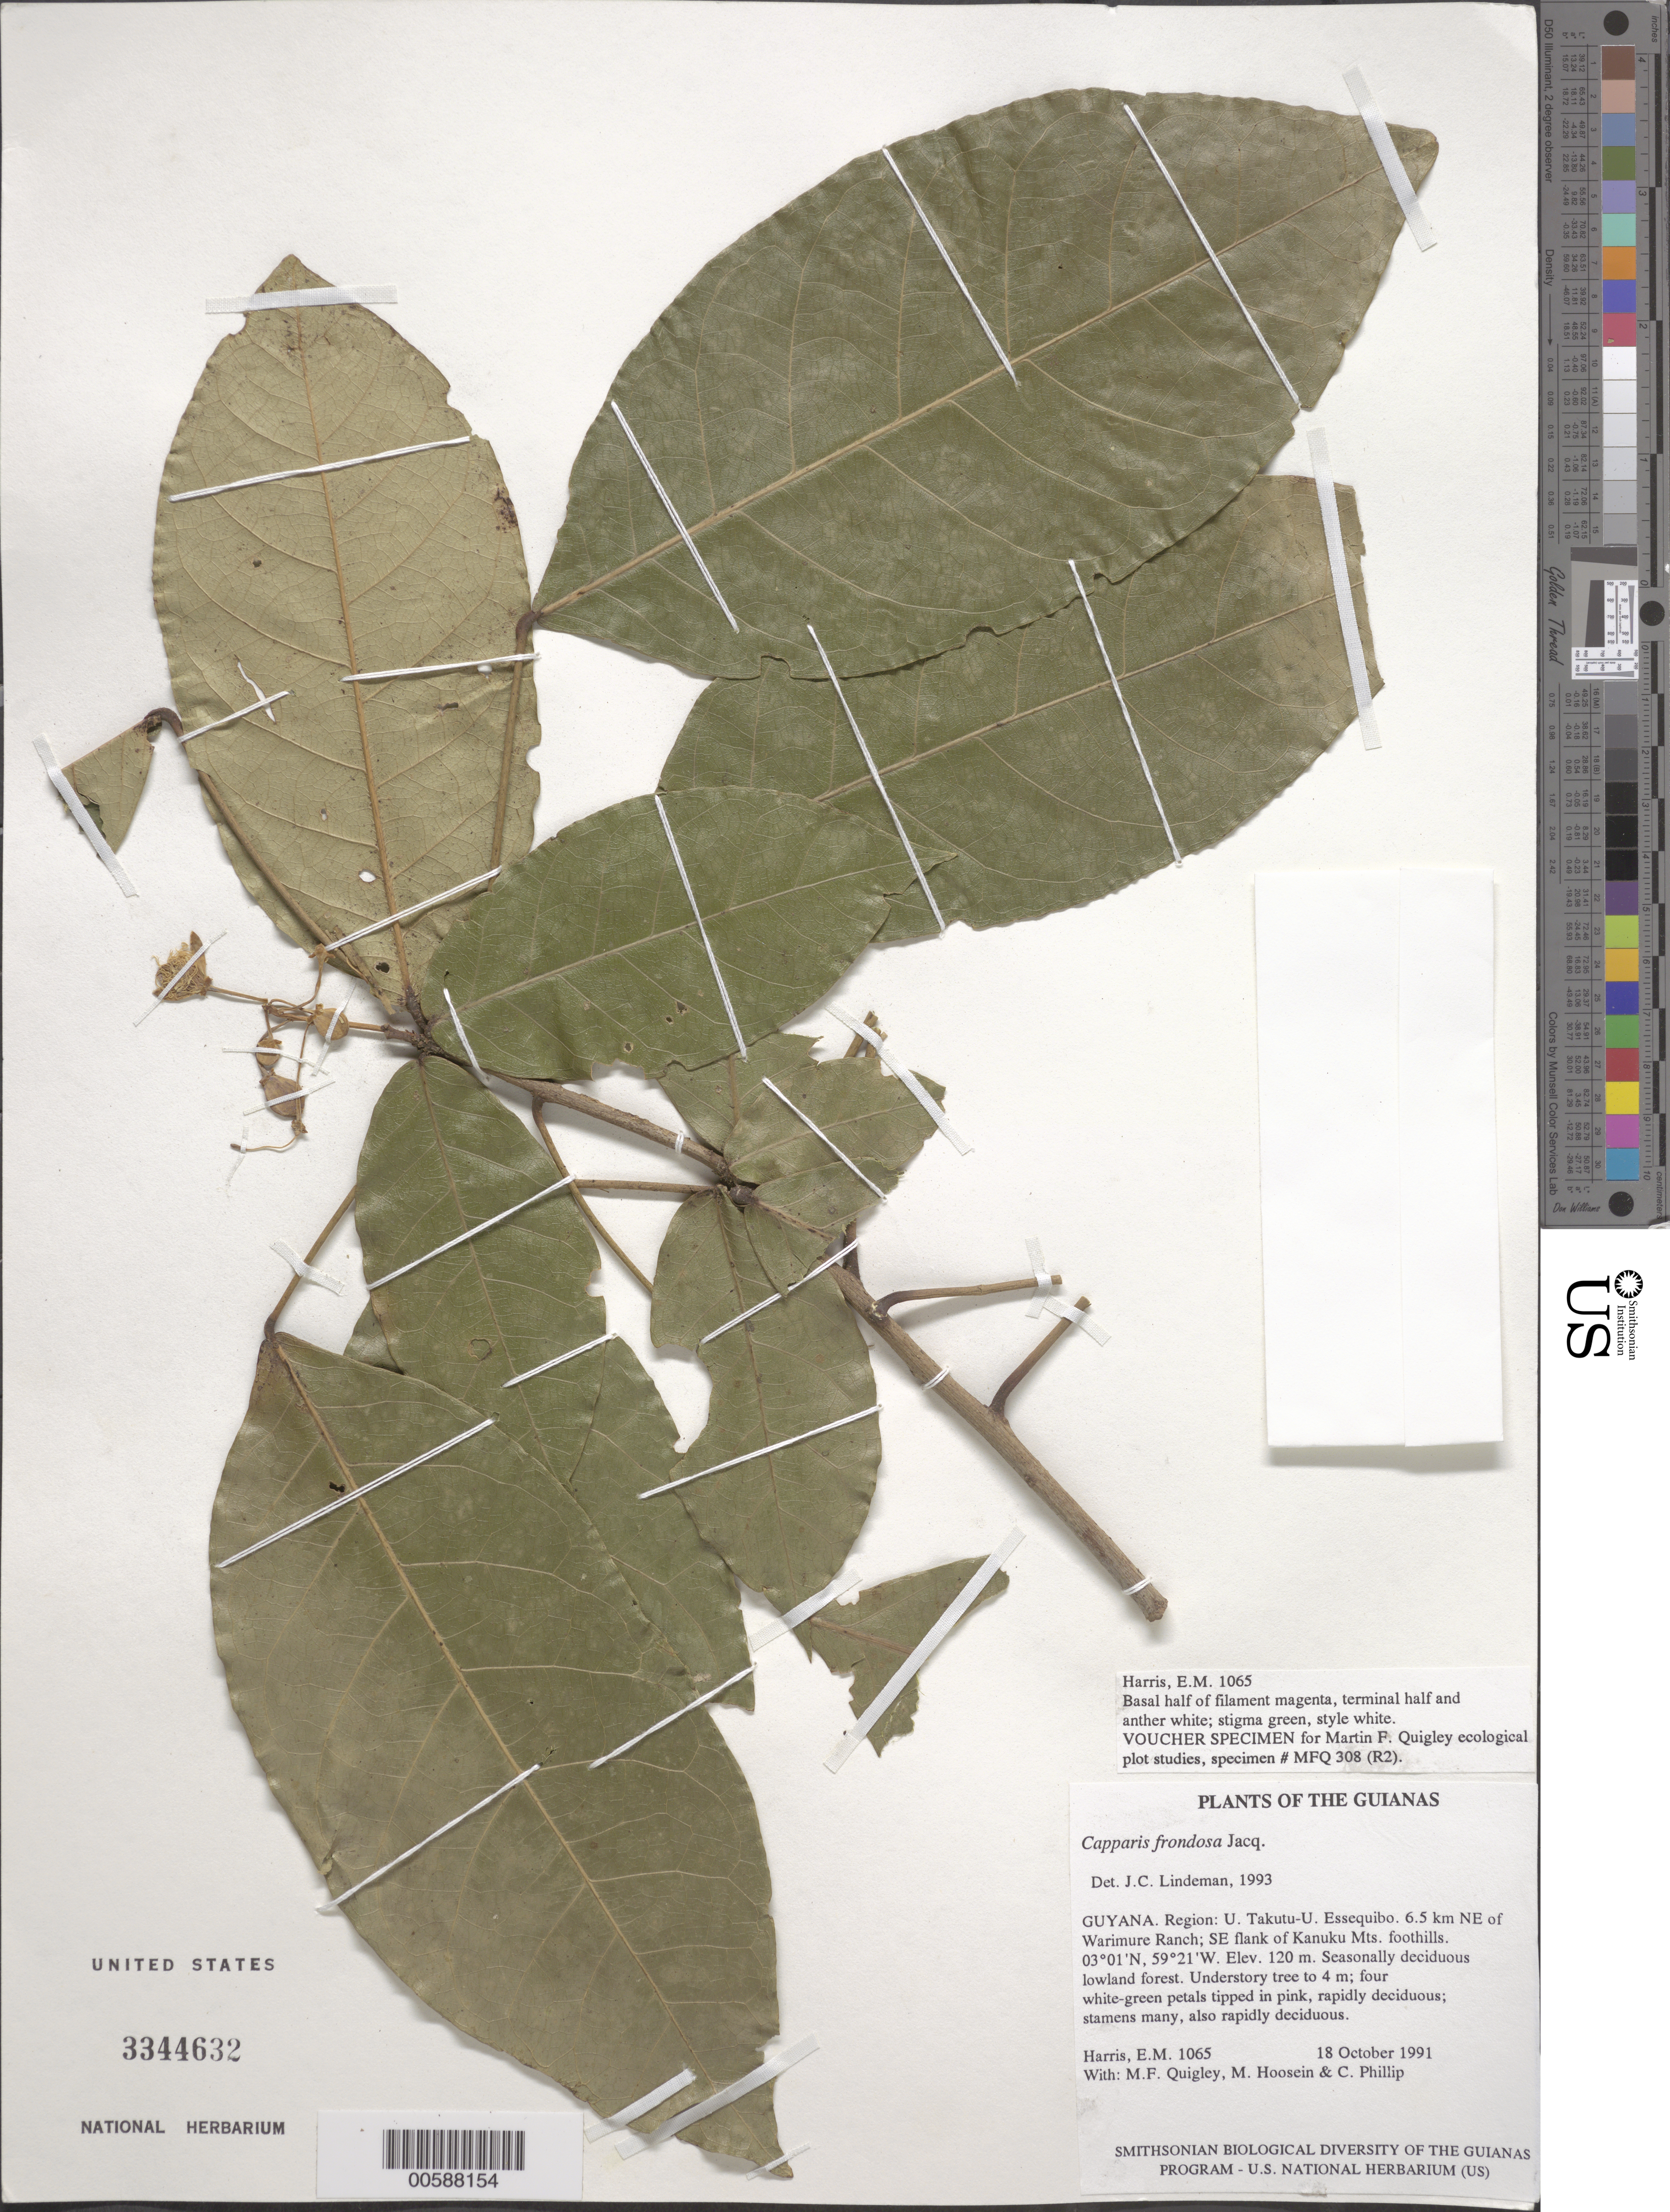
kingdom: Plantae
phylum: Tracheophyta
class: Magnoliopsida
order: Brassicales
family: Capparaceae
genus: Capparis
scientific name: Capparis frondosa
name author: Jacq.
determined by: Lindeman, J. C.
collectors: E. M. Harris, M. Quigley, M. Hossein & C. Phillip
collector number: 1065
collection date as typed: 18 October 1991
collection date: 1991-10-18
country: Guyana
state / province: U. Takutu-U. Essequibo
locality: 6.5 km NE of Warimure Ranch; SE flank of Kanuku Mts. foothills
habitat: Seasonally deciduous lowland forest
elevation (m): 120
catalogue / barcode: US 3344632